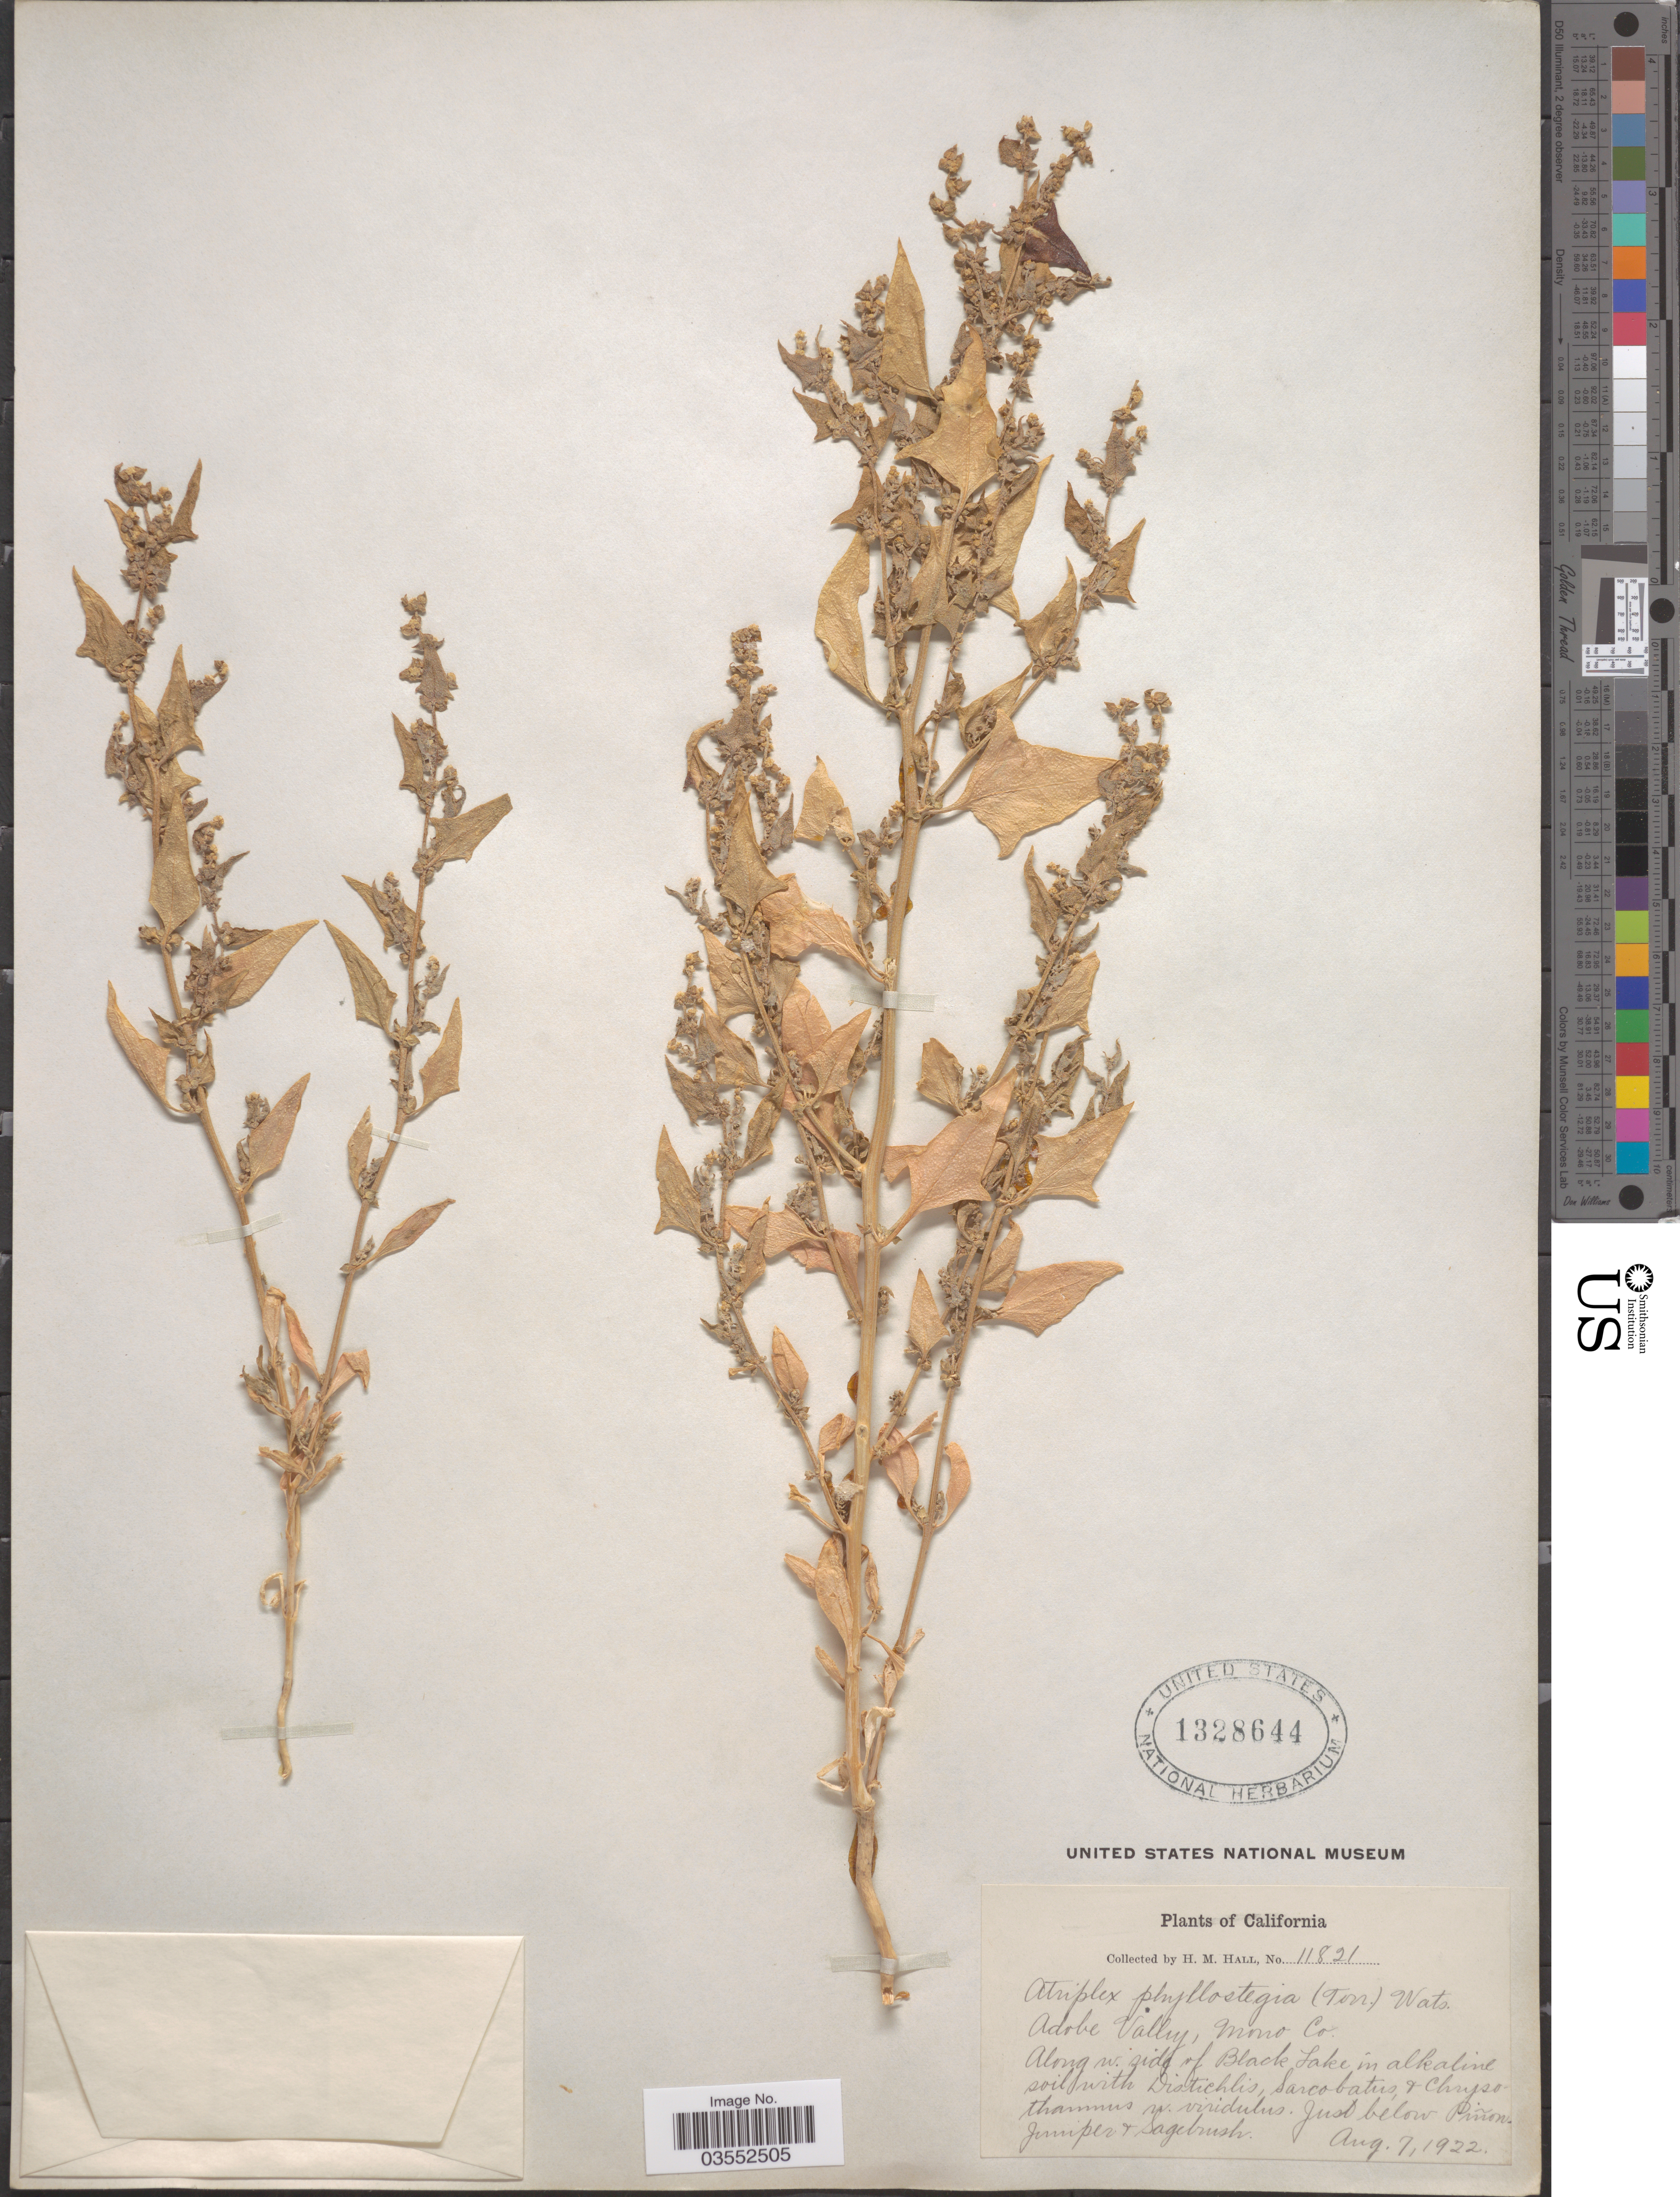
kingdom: Plantae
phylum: Tracheophyta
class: Magnoliopsida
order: Caryophyllales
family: Amaranthaceae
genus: Atriplex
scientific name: Atriplex phyllostegia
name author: (Torr. ex S. Watson) S. Watson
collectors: H. M. Hall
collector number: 11821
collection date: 1922-08-07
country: United States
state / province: California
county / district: Mono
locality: Adobe Valley, Mono Co. Along w. side of Black Lake.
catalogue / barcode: US 1328644